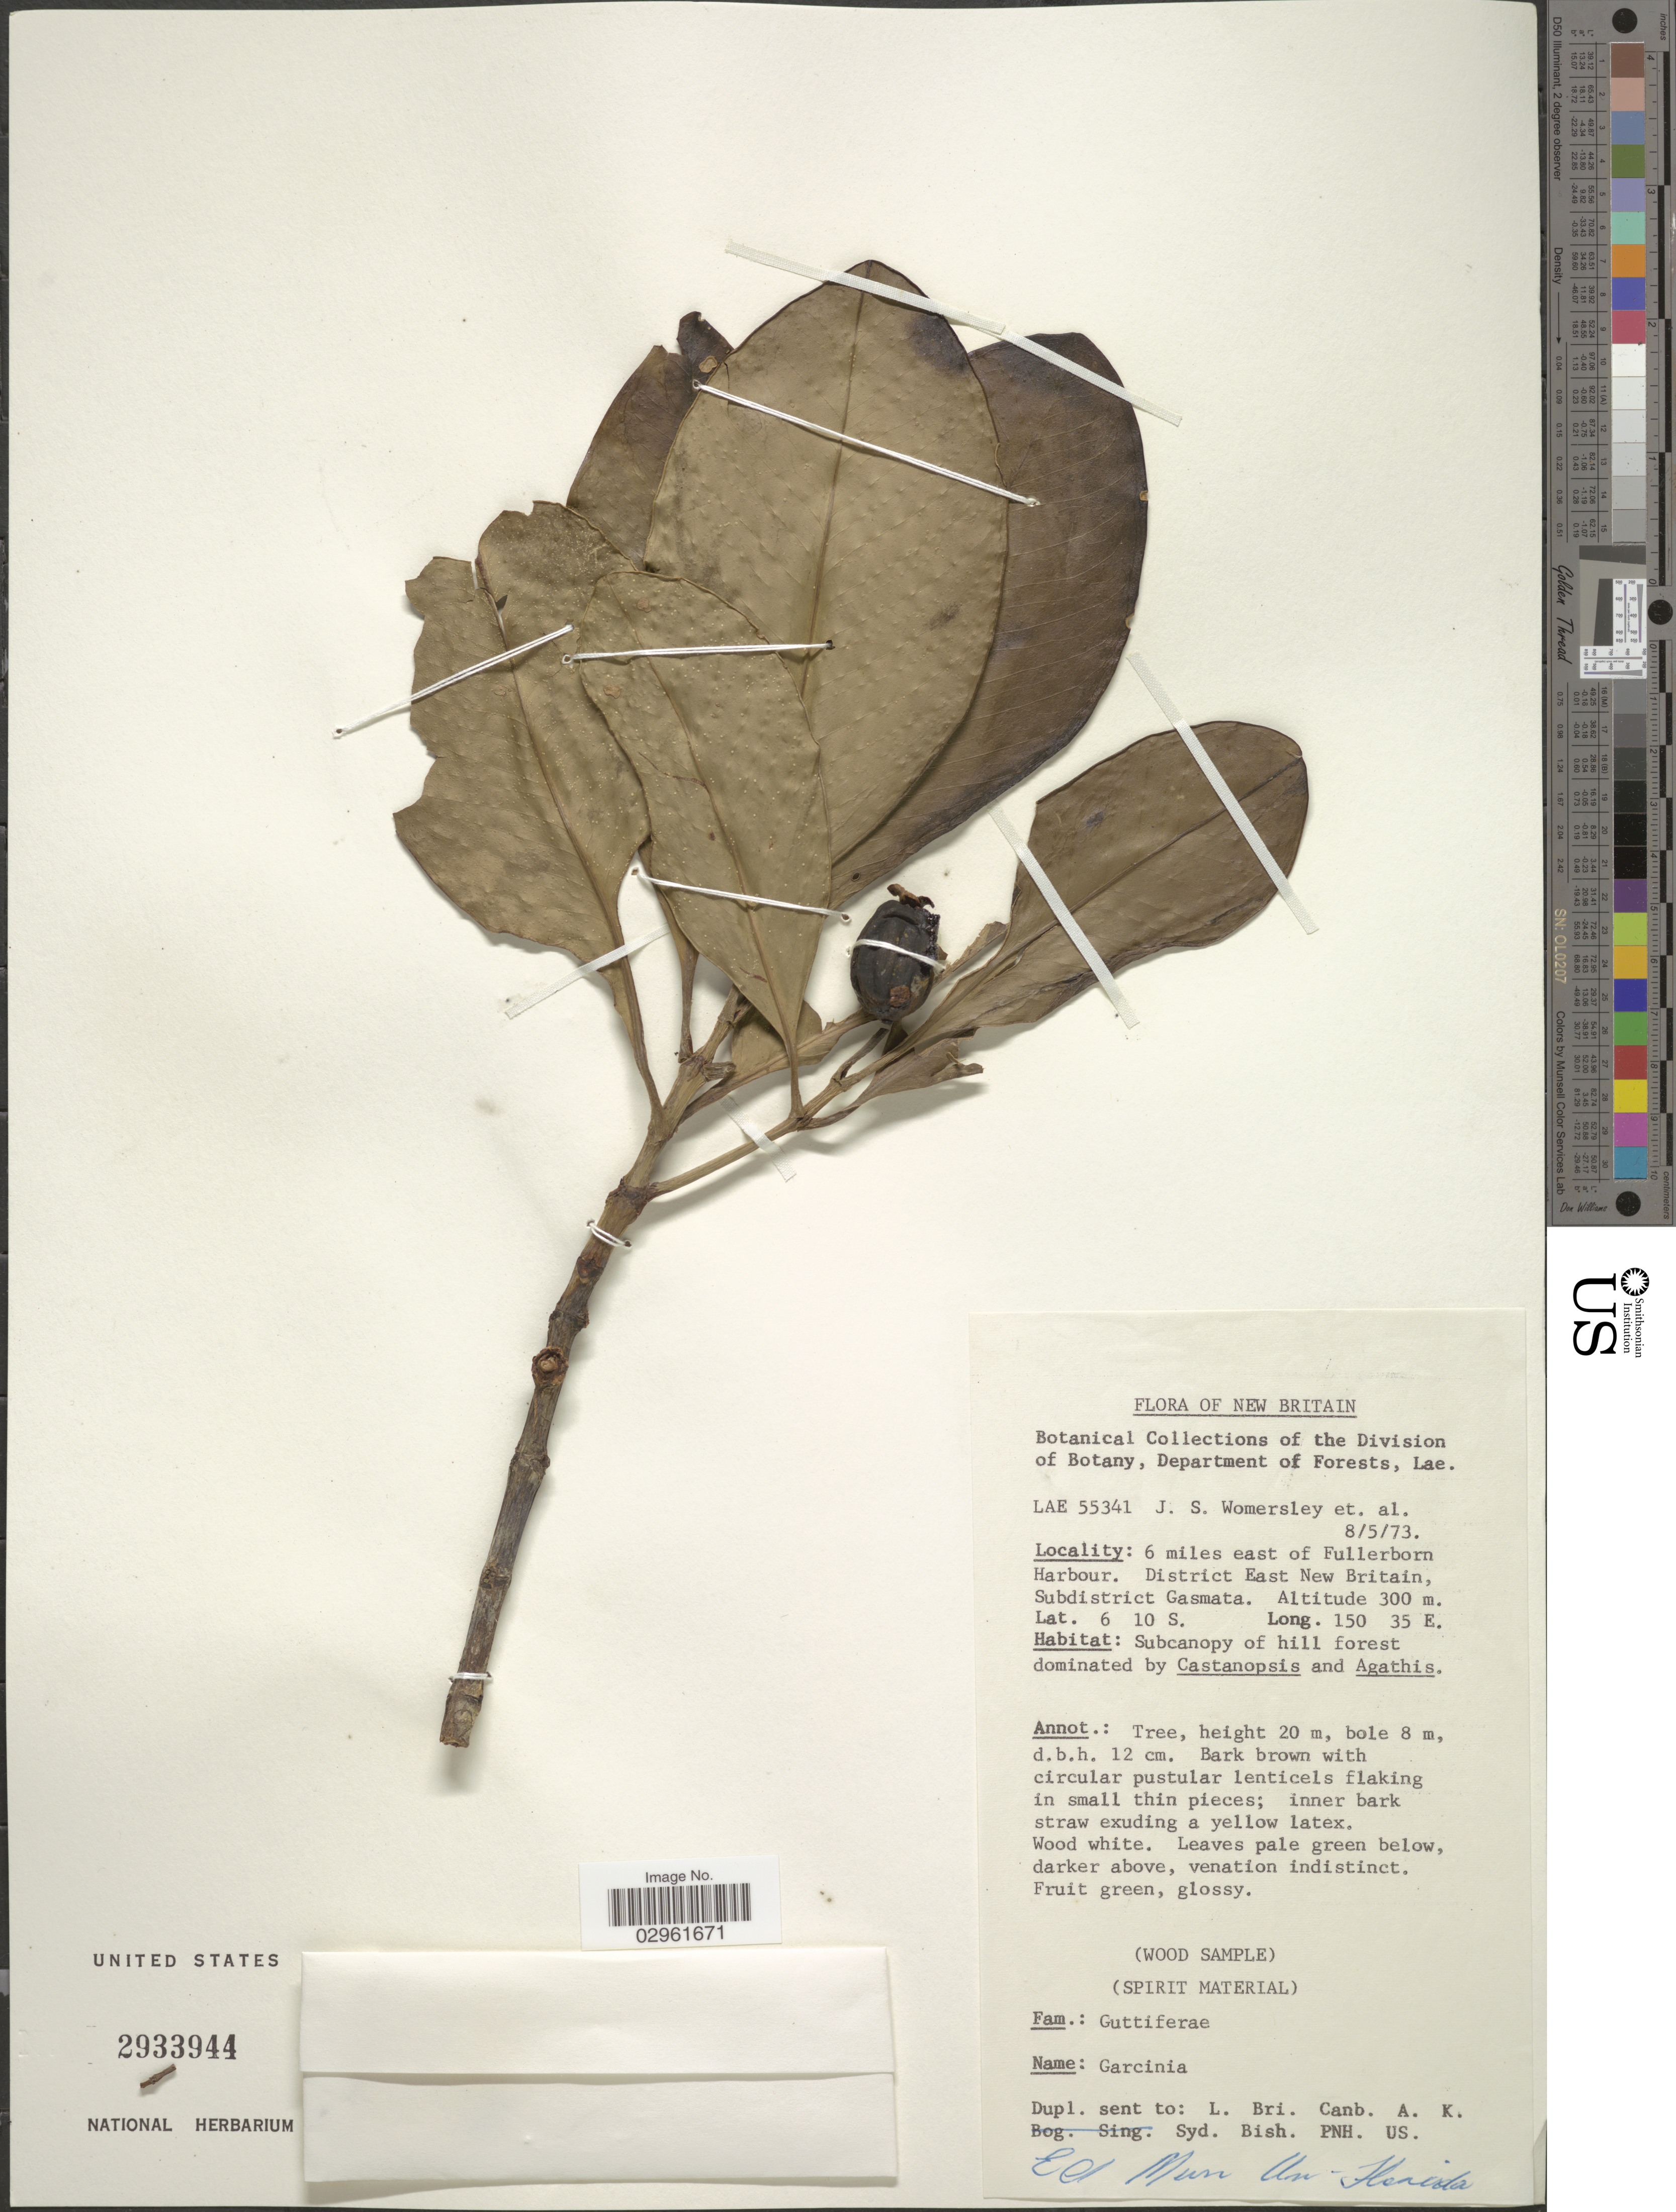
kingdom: Plantae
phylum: Tracheophyta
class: Magnoliopsida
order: Malpighiales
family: Clusiaceae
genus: Garcinia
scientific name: Garcinia sp.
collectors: J. S. Womersley & et al.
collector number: LAE55341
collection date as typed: Transcribed d/m/y: 8/5/73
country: Papua New Guinea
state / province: East New Britain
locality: New Britain. 6 miles east of Fullerborn Harbour. District East New Britain, Subdistrict Gasmata.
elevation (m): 300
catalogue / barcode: US 2933944